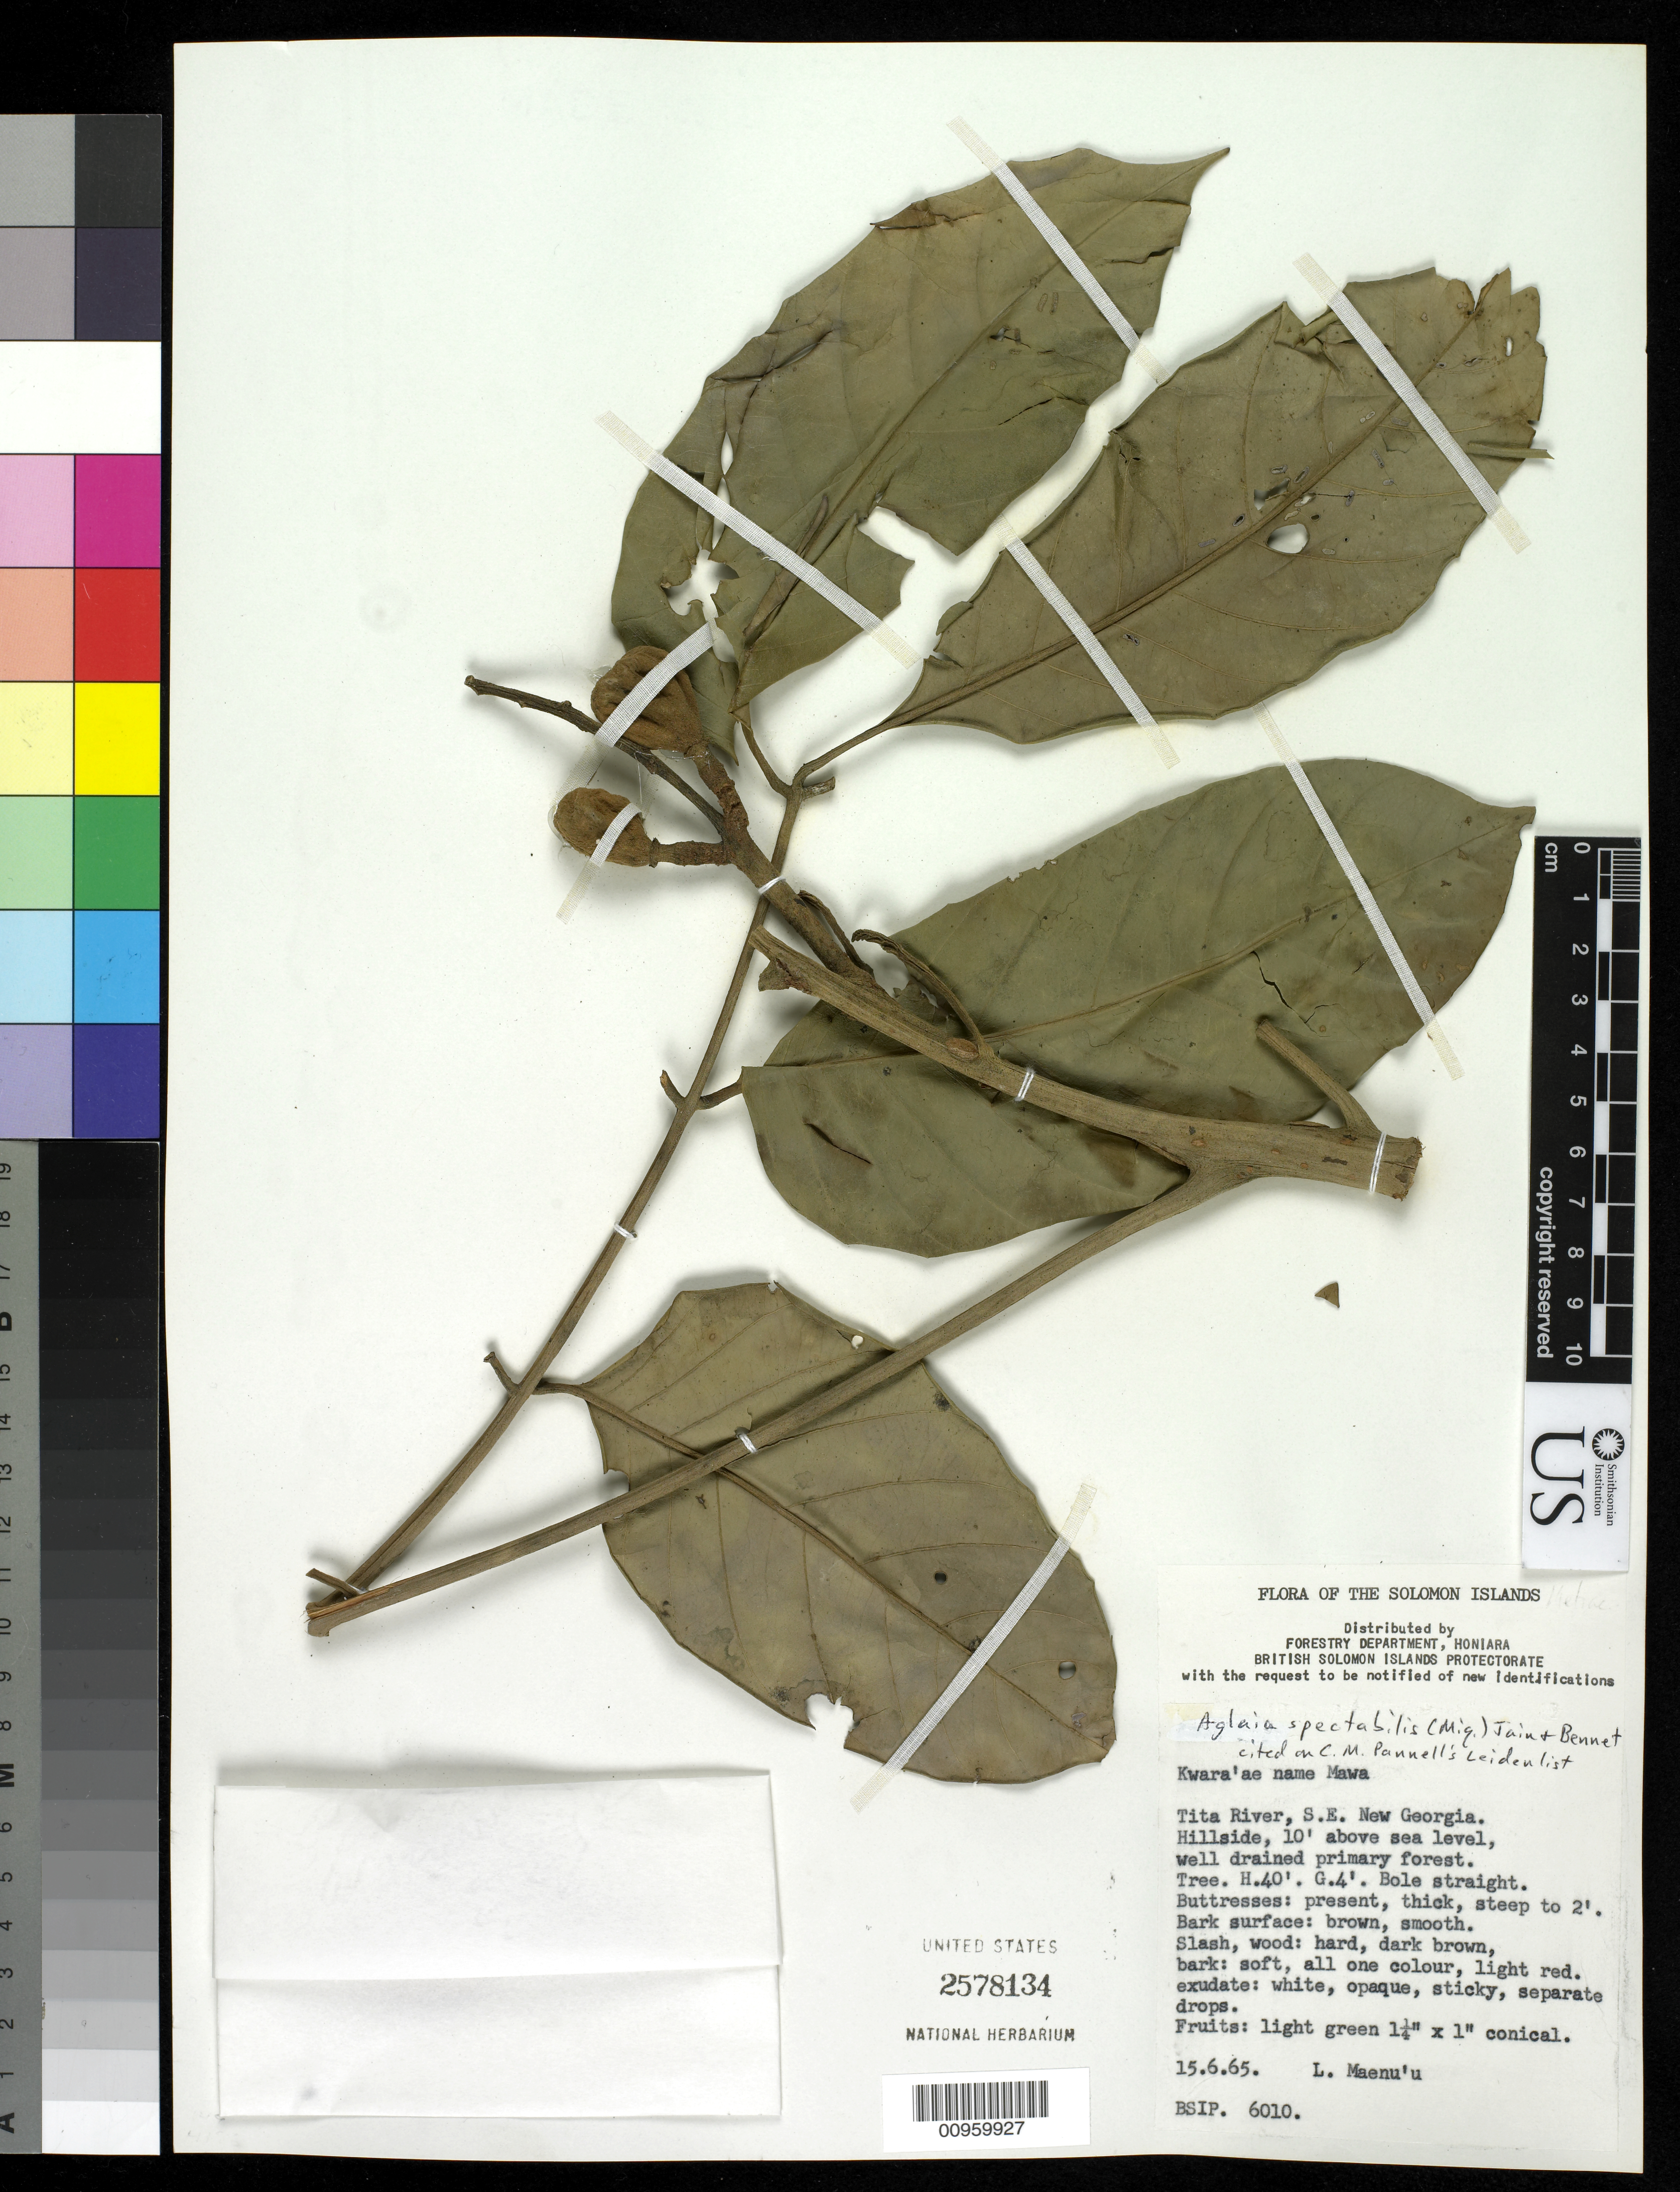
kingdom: Plantae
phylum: Tracheophyta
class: Magnoliopsida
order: Sapindales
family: Meliaceae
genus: Aglaia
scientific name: Aglaia spectabilis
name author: (Miq.) S.S. Jain & Bennet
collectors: L. Maenu'u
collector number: BSIP 6010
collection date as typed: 15 Jun 1965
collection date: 1965-06-15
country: Solomon Islands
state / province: Western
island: New Georgia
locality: SE New Georgia, Tita River, hillside, well drained primary forest.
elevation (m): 3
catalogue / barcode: US 2578134